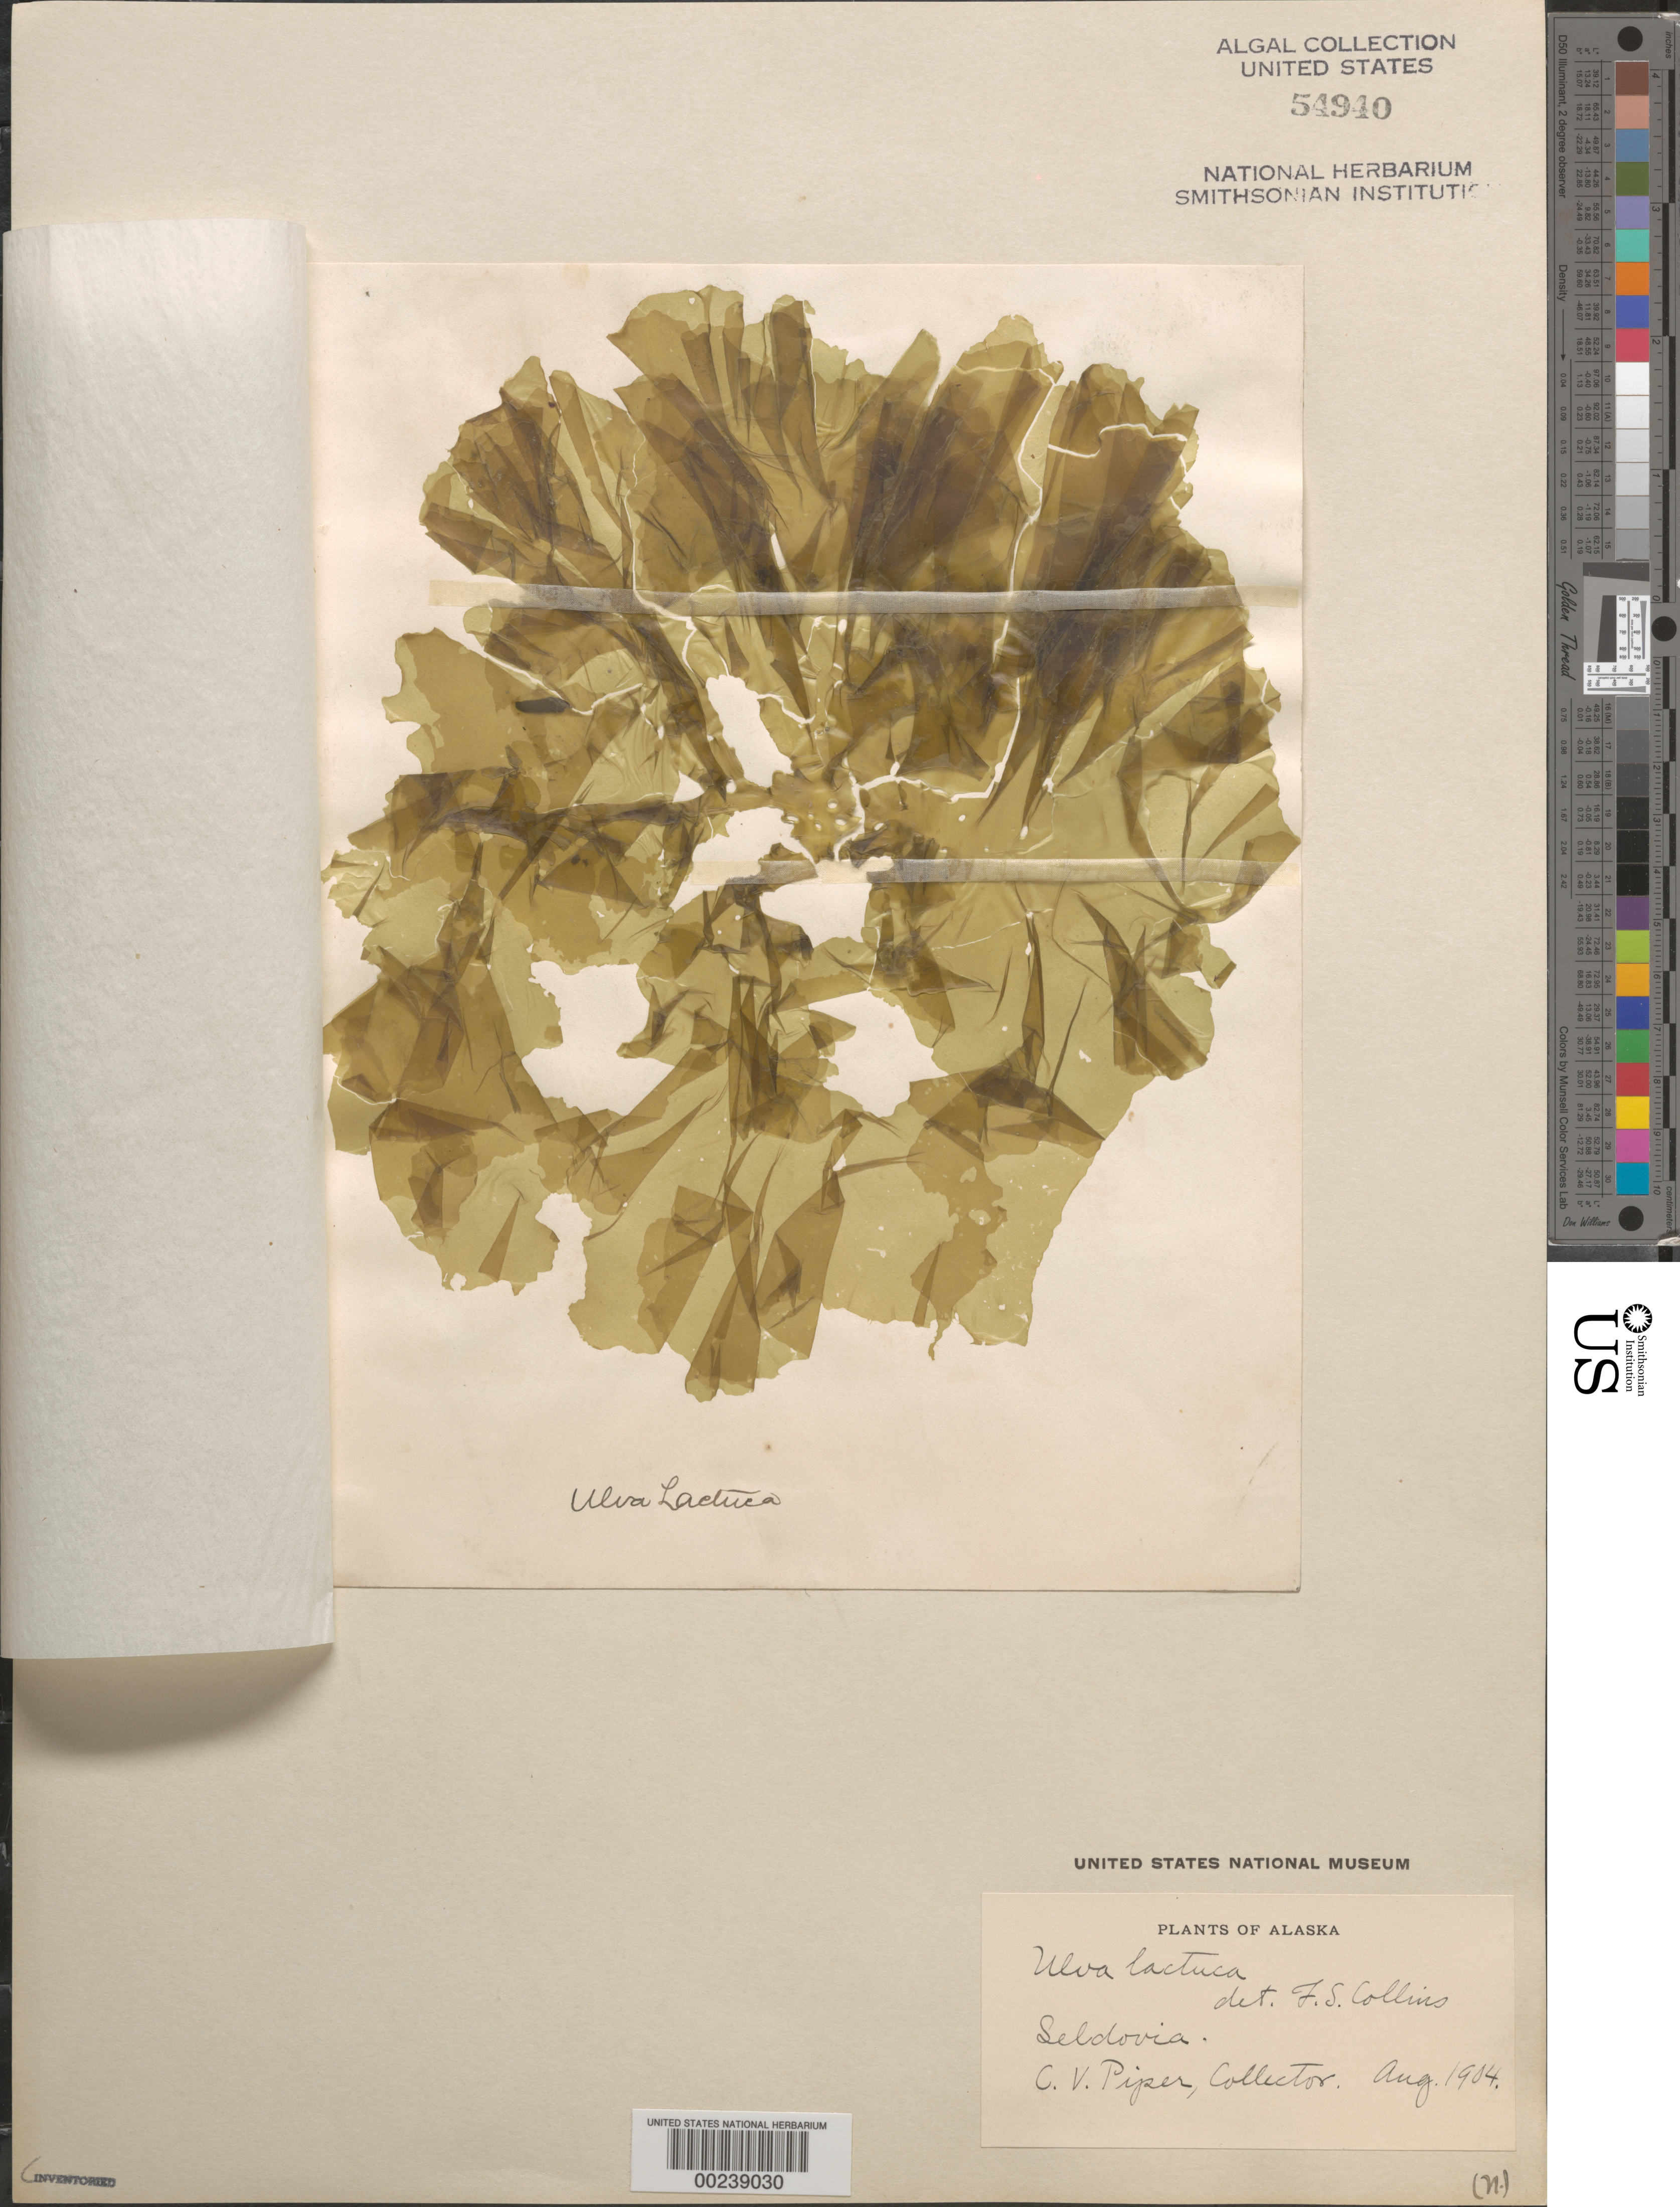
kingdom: Plantae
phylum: Chlorophyta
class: Ulvophyceae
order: Ulvales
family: Ulvaceae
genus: Ulva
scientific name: Ulva lactuca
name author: L.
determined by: Collins, Frank S.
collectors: C. V. Piper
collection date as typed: Aug 1904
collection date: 1904-08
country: United States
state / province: Alaska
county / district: Kenai Peninsula Division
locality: Seldovia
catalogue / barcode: US 54940